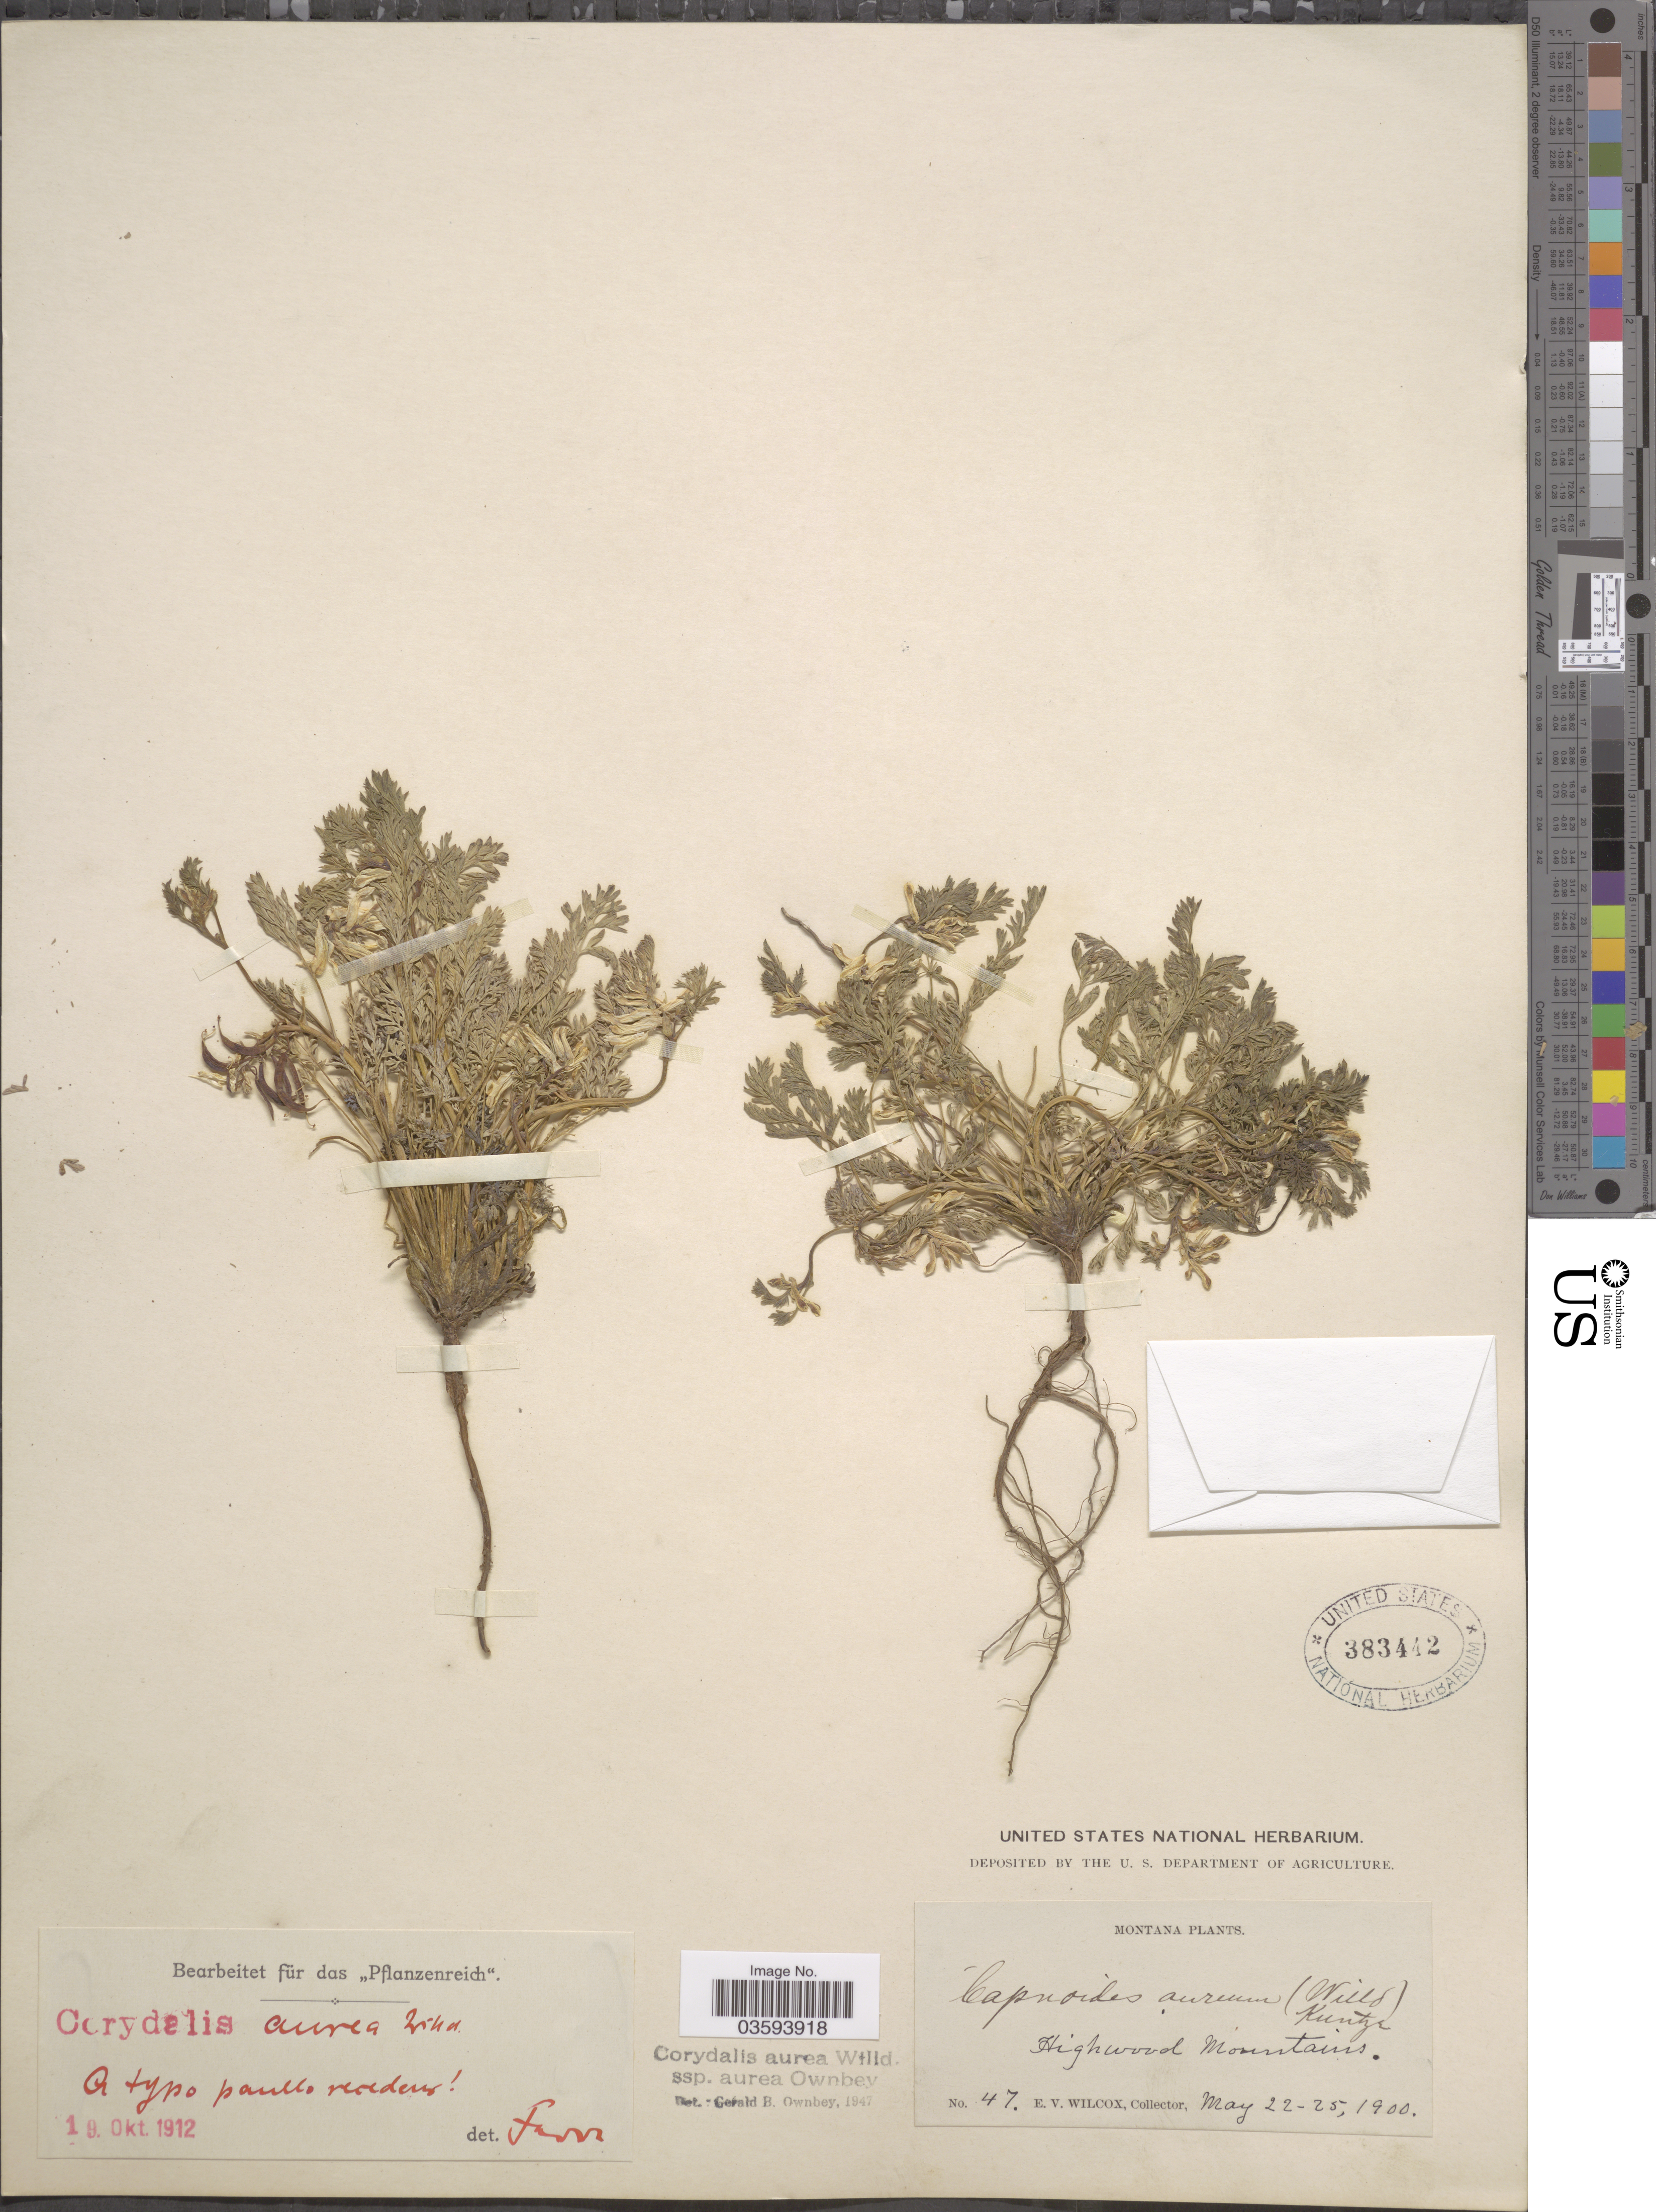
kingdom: Plantae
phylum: Tracheophyta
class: Magnoliopsida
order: Ranunculales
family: Papaveraceae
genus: Corydalis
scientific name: Corydalis aurea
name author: Willd.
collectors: E. V. Wilcox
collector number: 47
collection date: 1900-05-22/1900-05-25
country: United States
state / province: Montana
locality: Highwood Mountains.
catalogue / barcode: US 383442